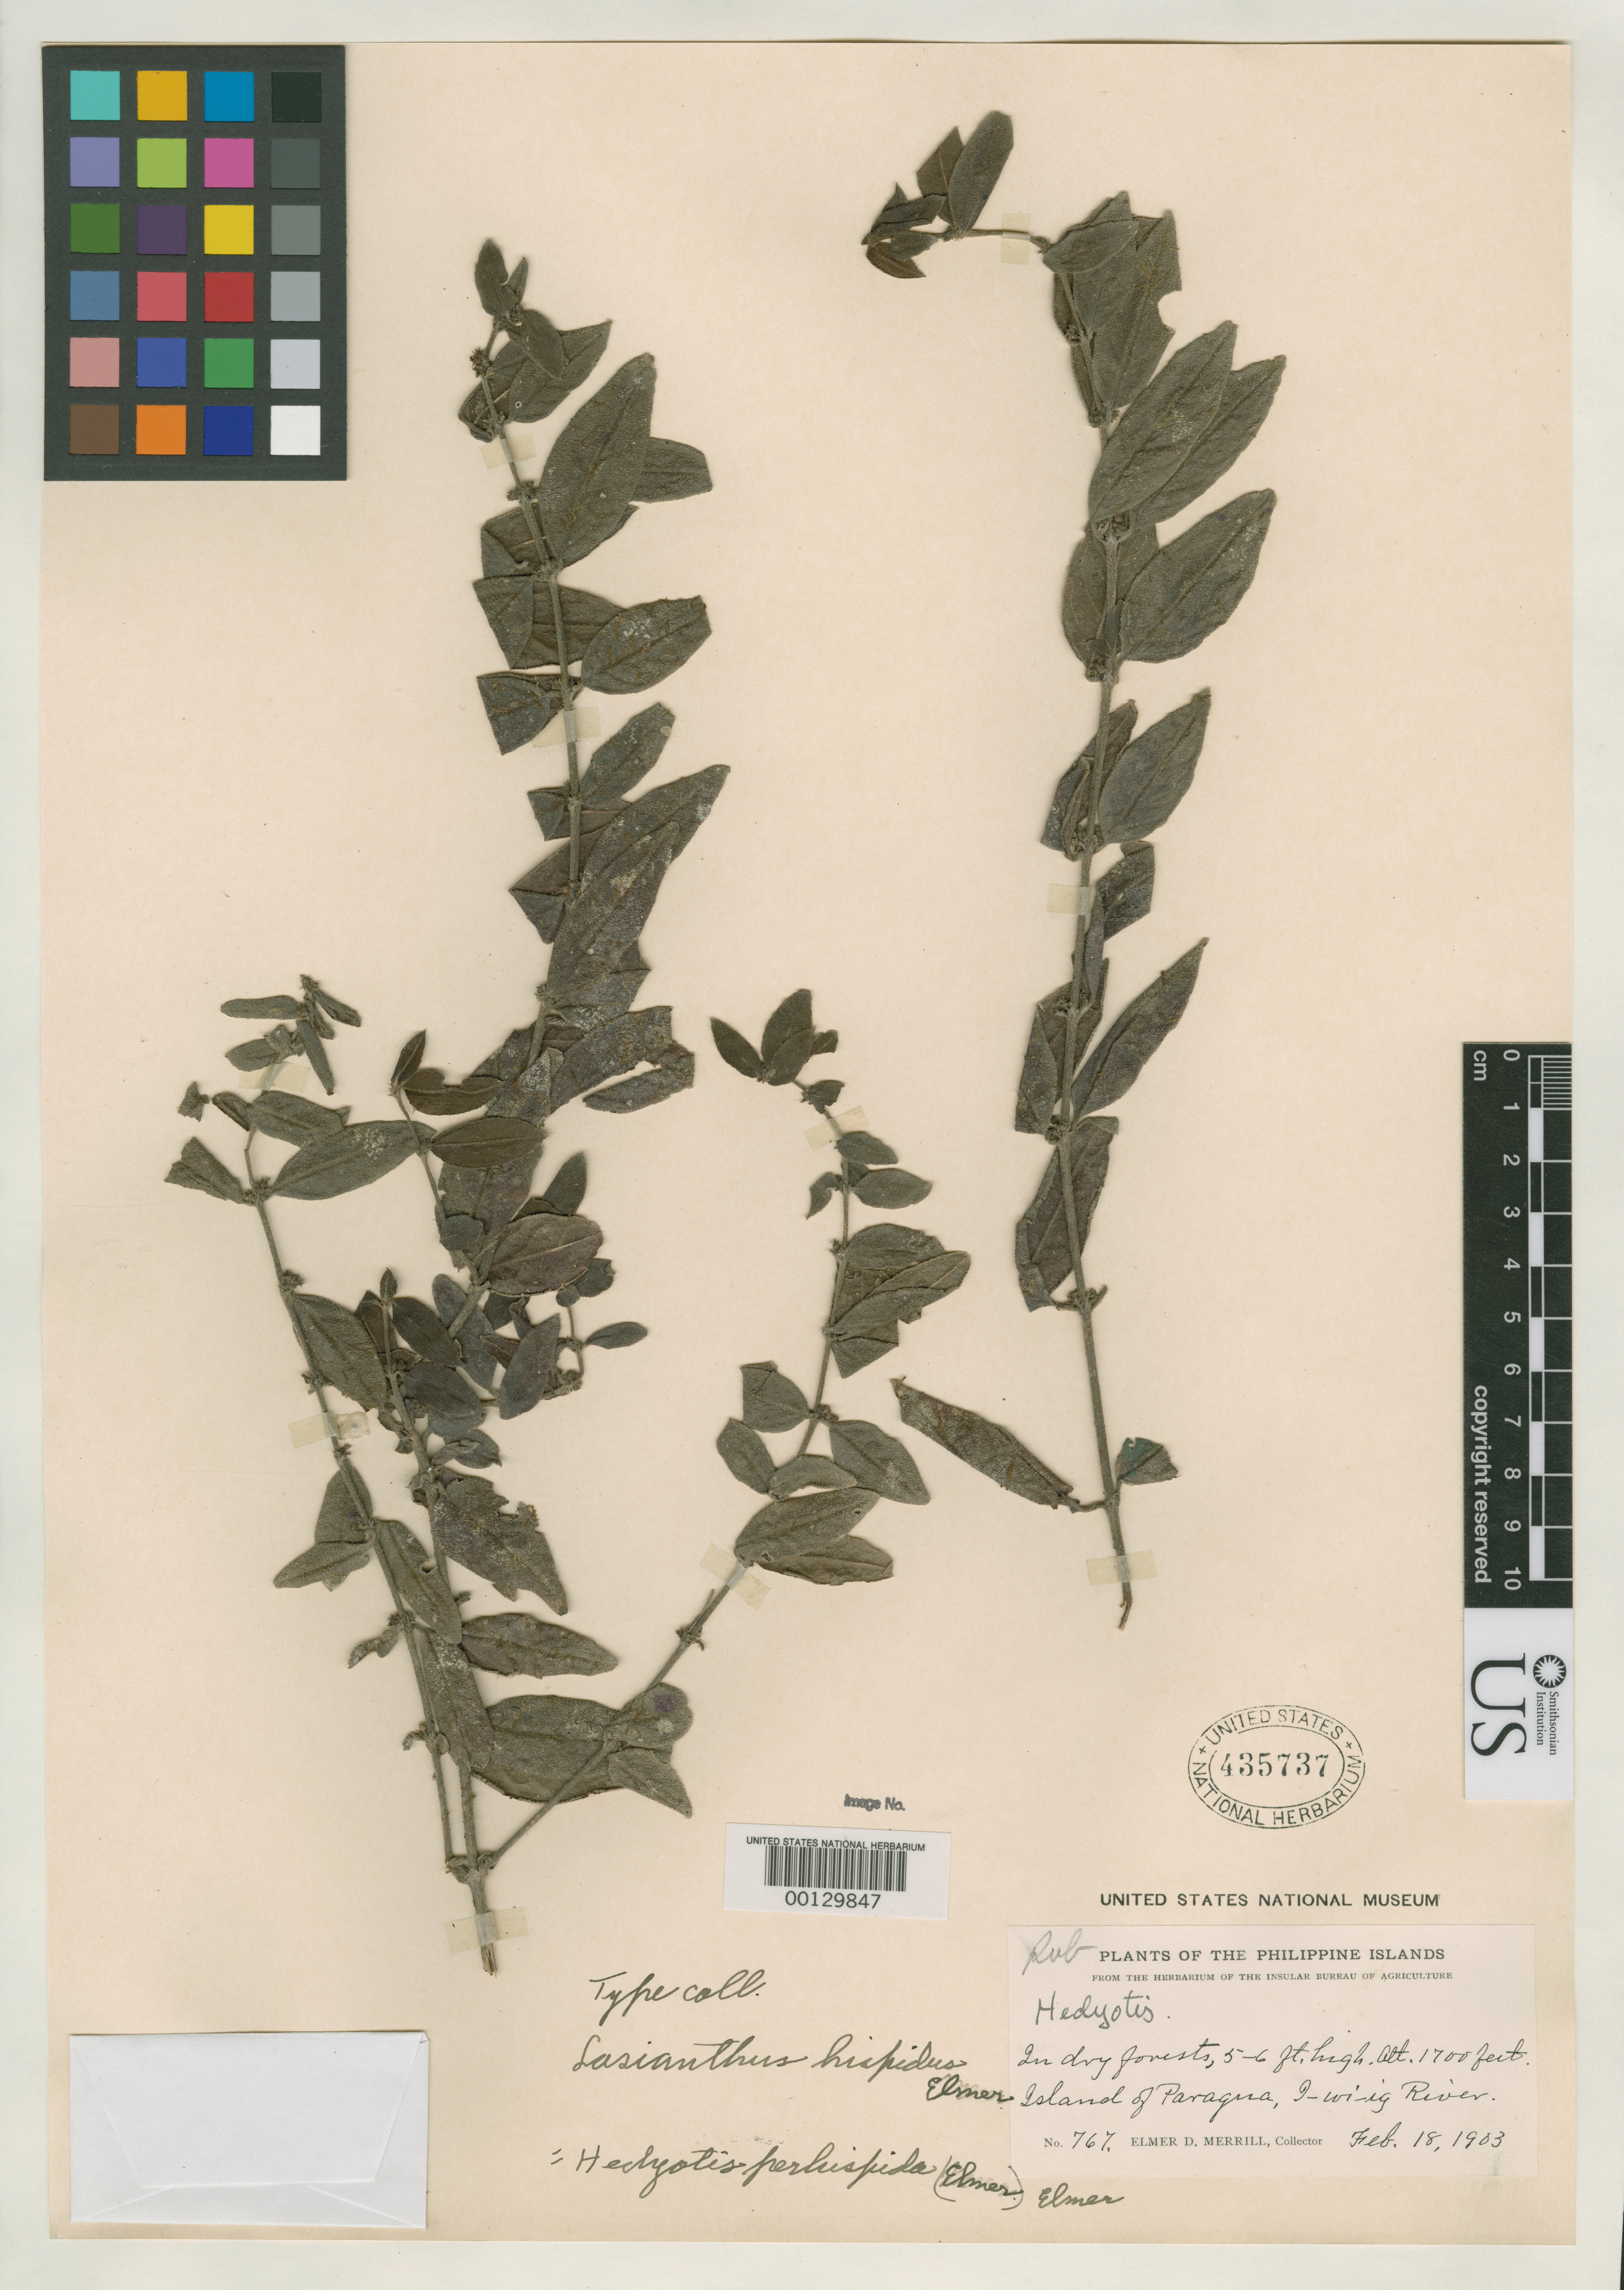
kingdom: Plantae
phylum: Tracheophyta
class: Magnoliopsida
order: Gentianales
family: Rubiaceae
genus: Lasianthus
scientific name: Lasianthus hispidus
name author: Elmer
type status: Isotype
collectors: E. D. Merrill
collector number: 767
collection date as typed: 18 Feb 1903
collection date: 1903-02-18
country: Philippines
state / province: Mimaropa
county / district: Palawan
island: Palawan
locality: Ewiig River.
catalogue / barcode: US 435737